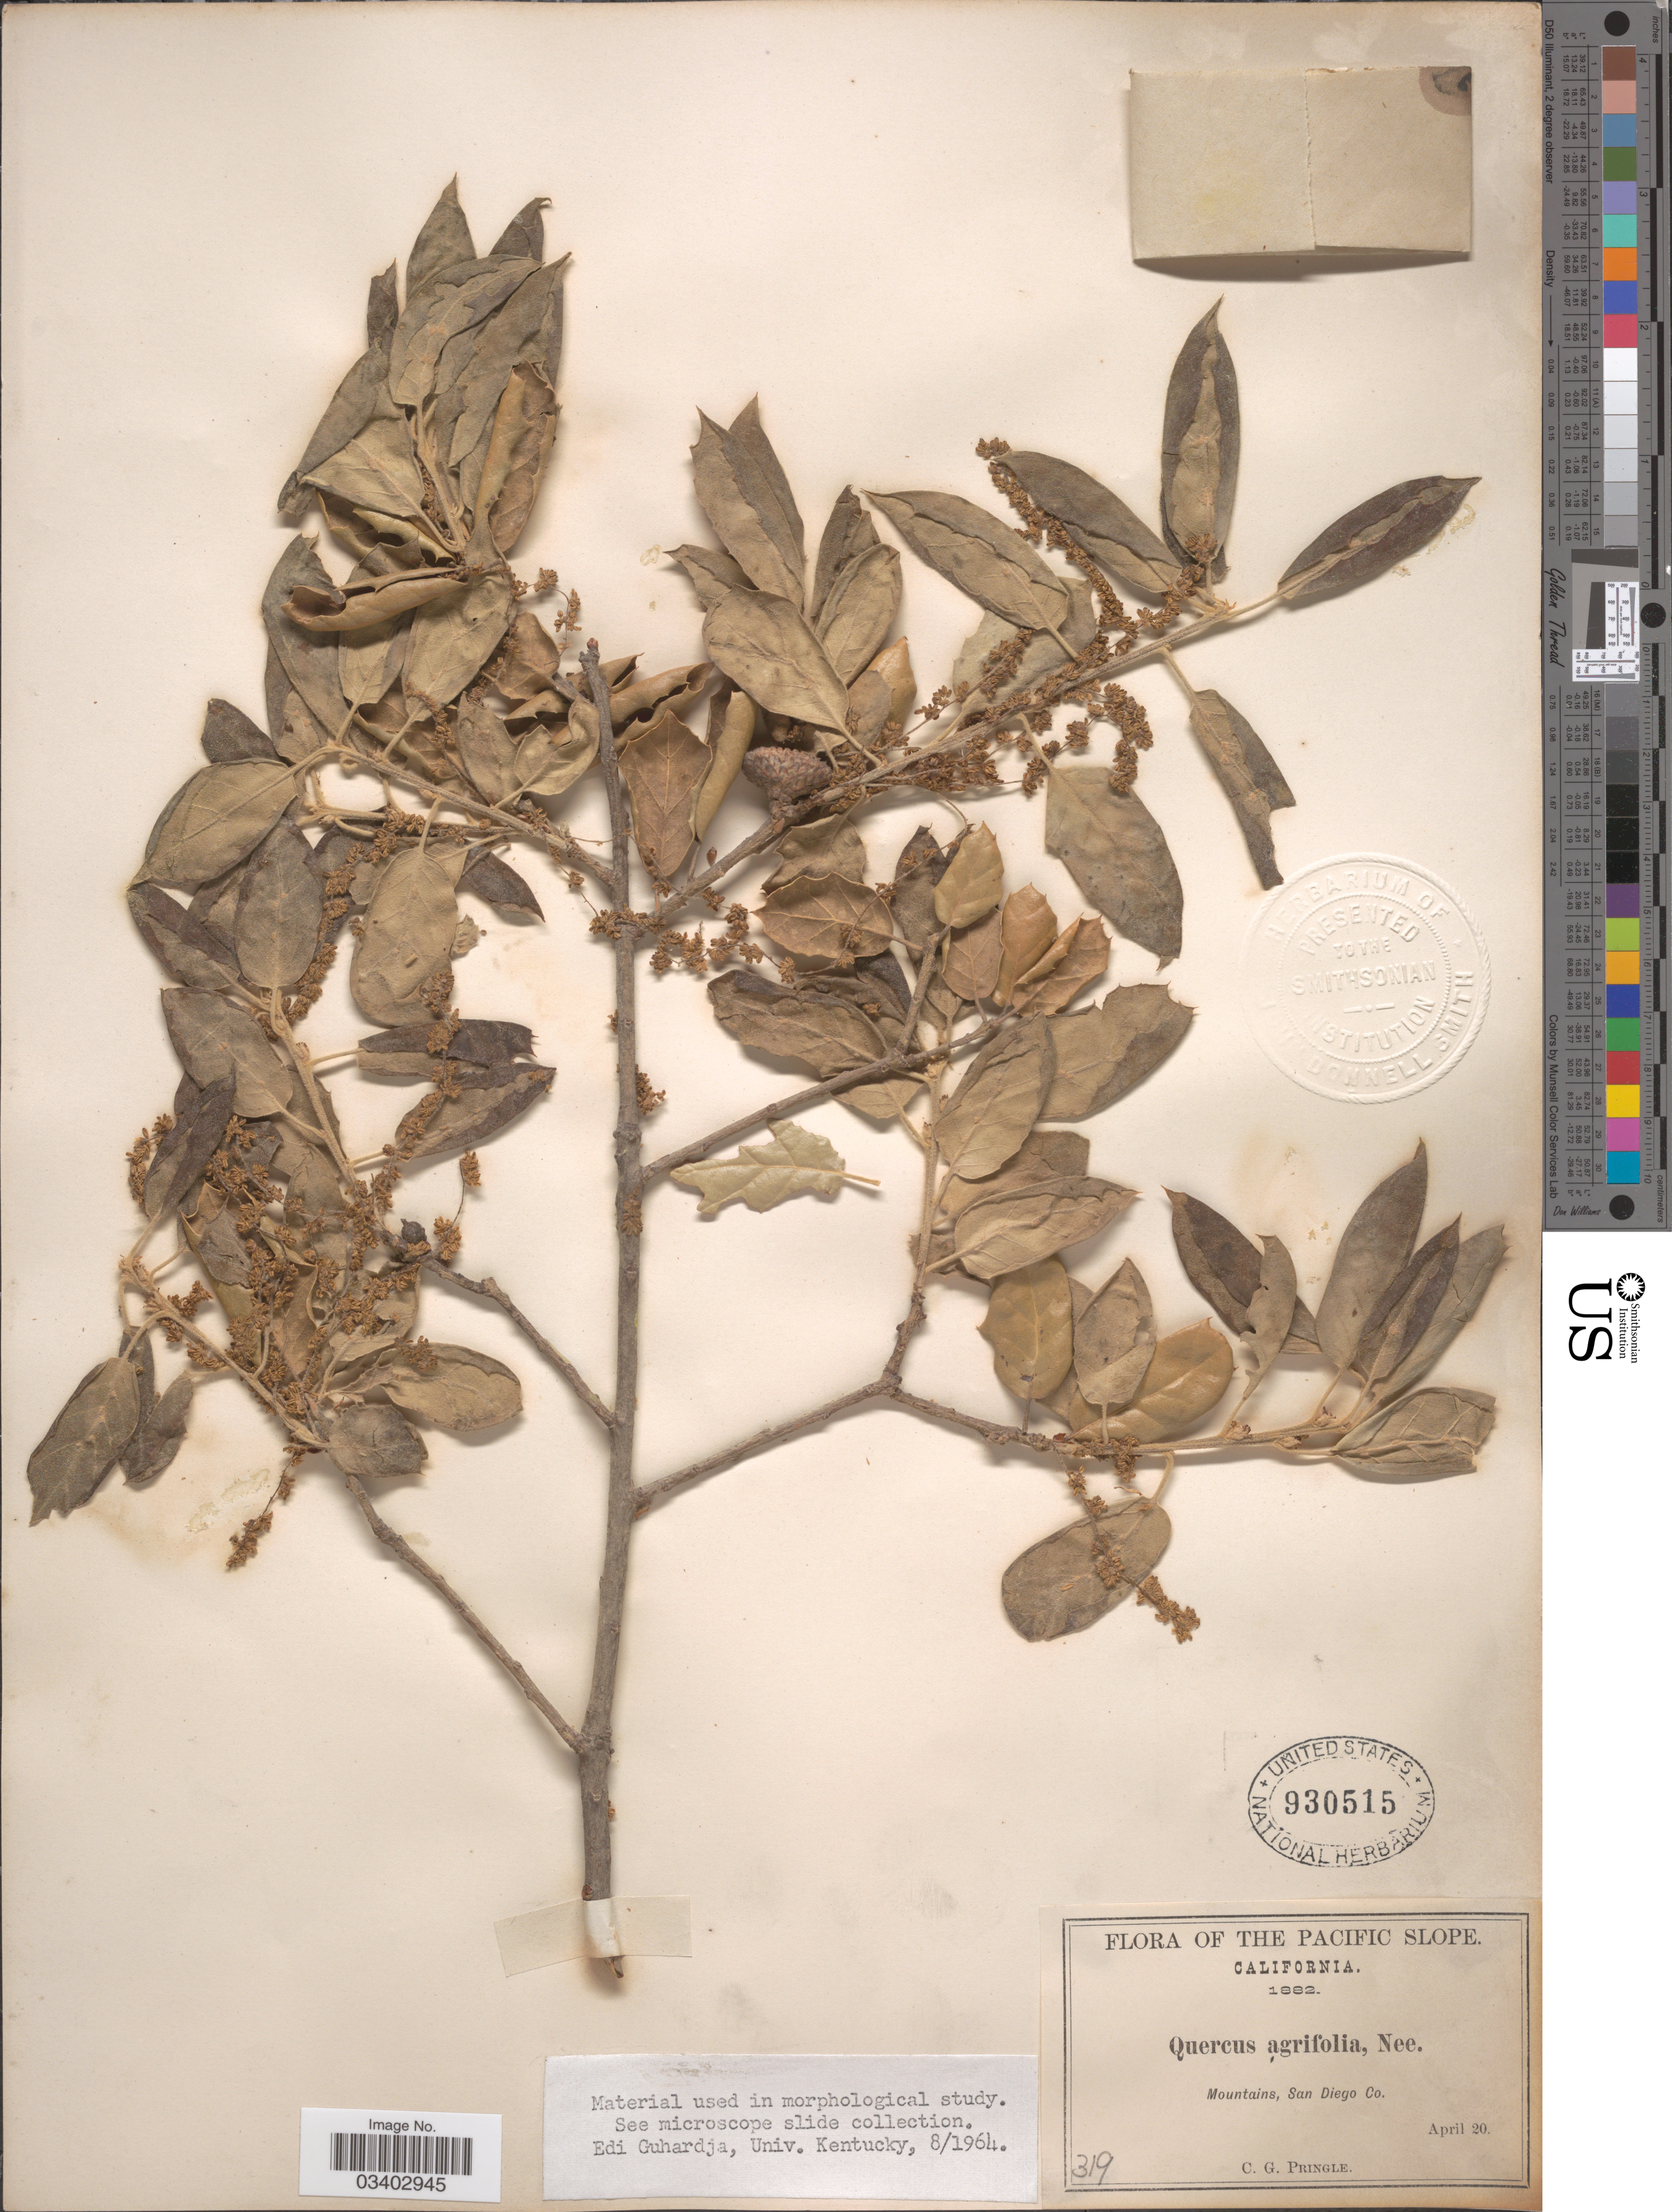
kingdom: Plantae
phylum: Tracheophyta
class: Magnoliopsida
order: Fagales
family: Fagaceae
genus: Quercus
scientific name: Quercus agrifolia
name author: Née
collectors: C. G. Pringle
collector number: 319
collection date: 1882-04-20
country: United States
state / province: California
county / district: San Diego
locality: The Pacific Slope. Mountains, San Diego Co.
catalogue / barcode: US 930515